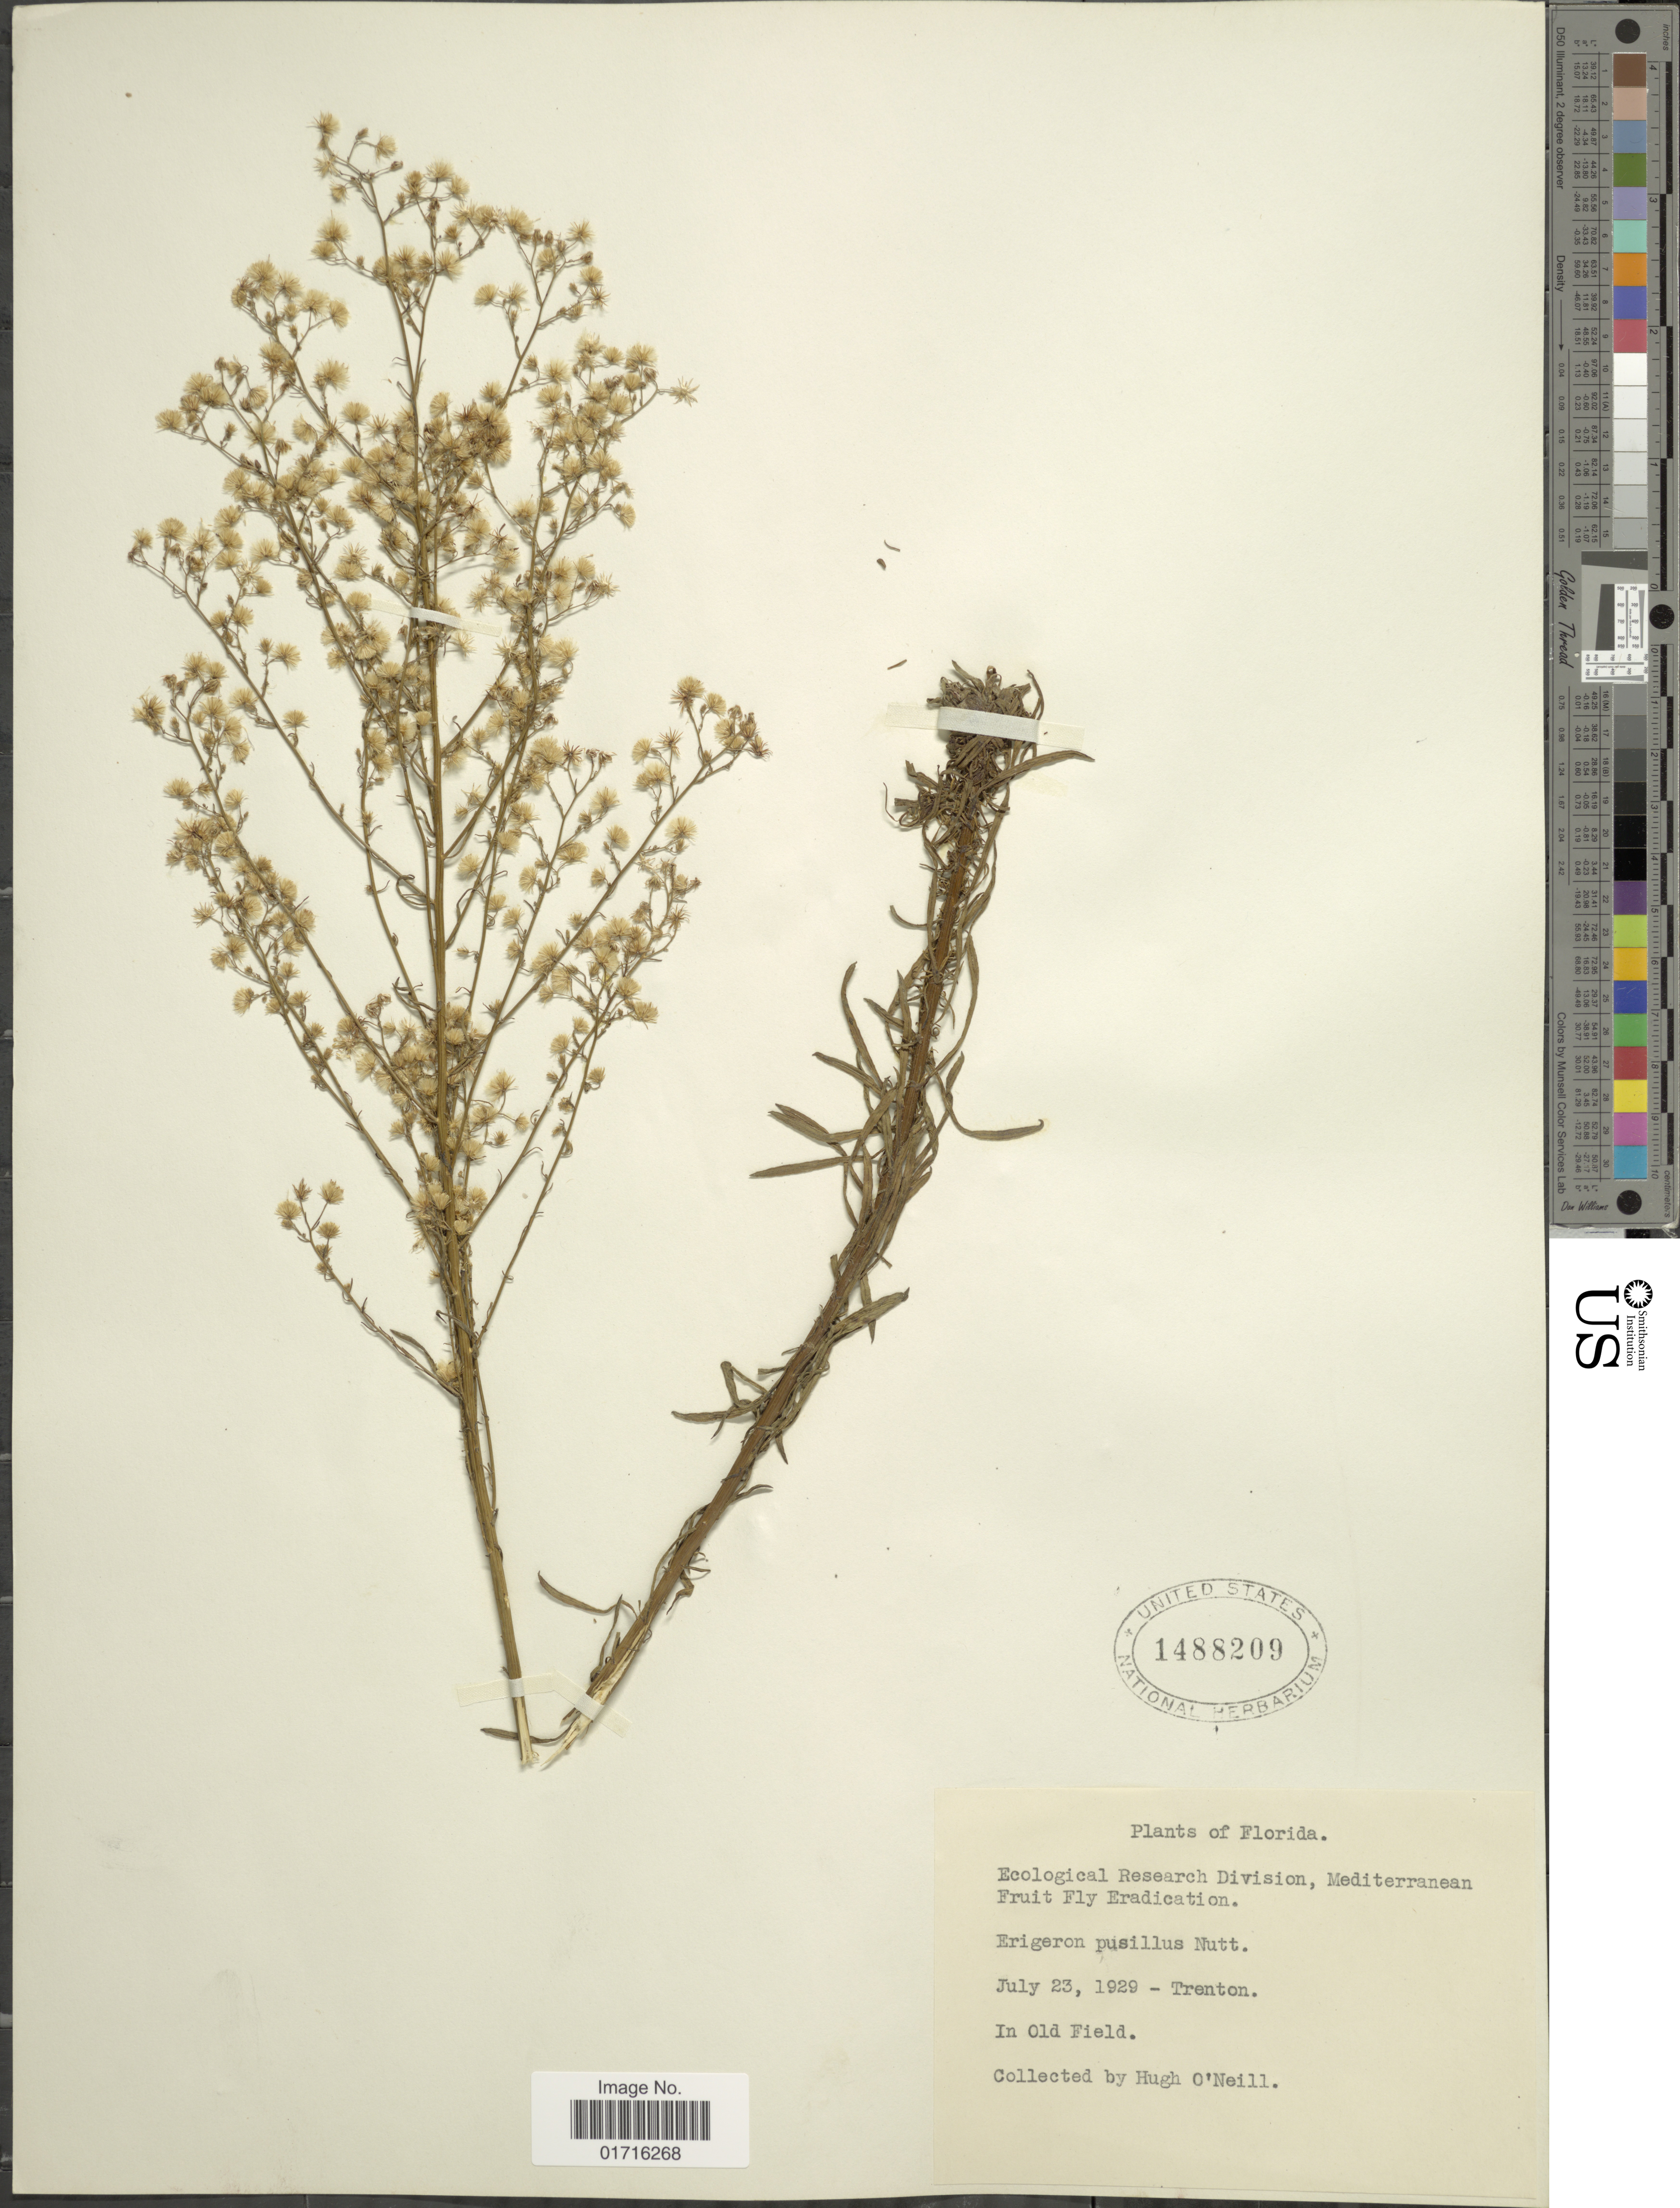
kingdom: Plantae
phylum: Tracheophyta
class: Magnoliopsida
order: Asterales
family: Asteraceae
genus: Conyza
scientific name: Conyza pusilla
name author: Houtt.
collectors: H. O'Neill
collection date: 1929-07-23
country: United States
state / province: Florida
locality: Trenton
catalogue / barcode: US 1488209